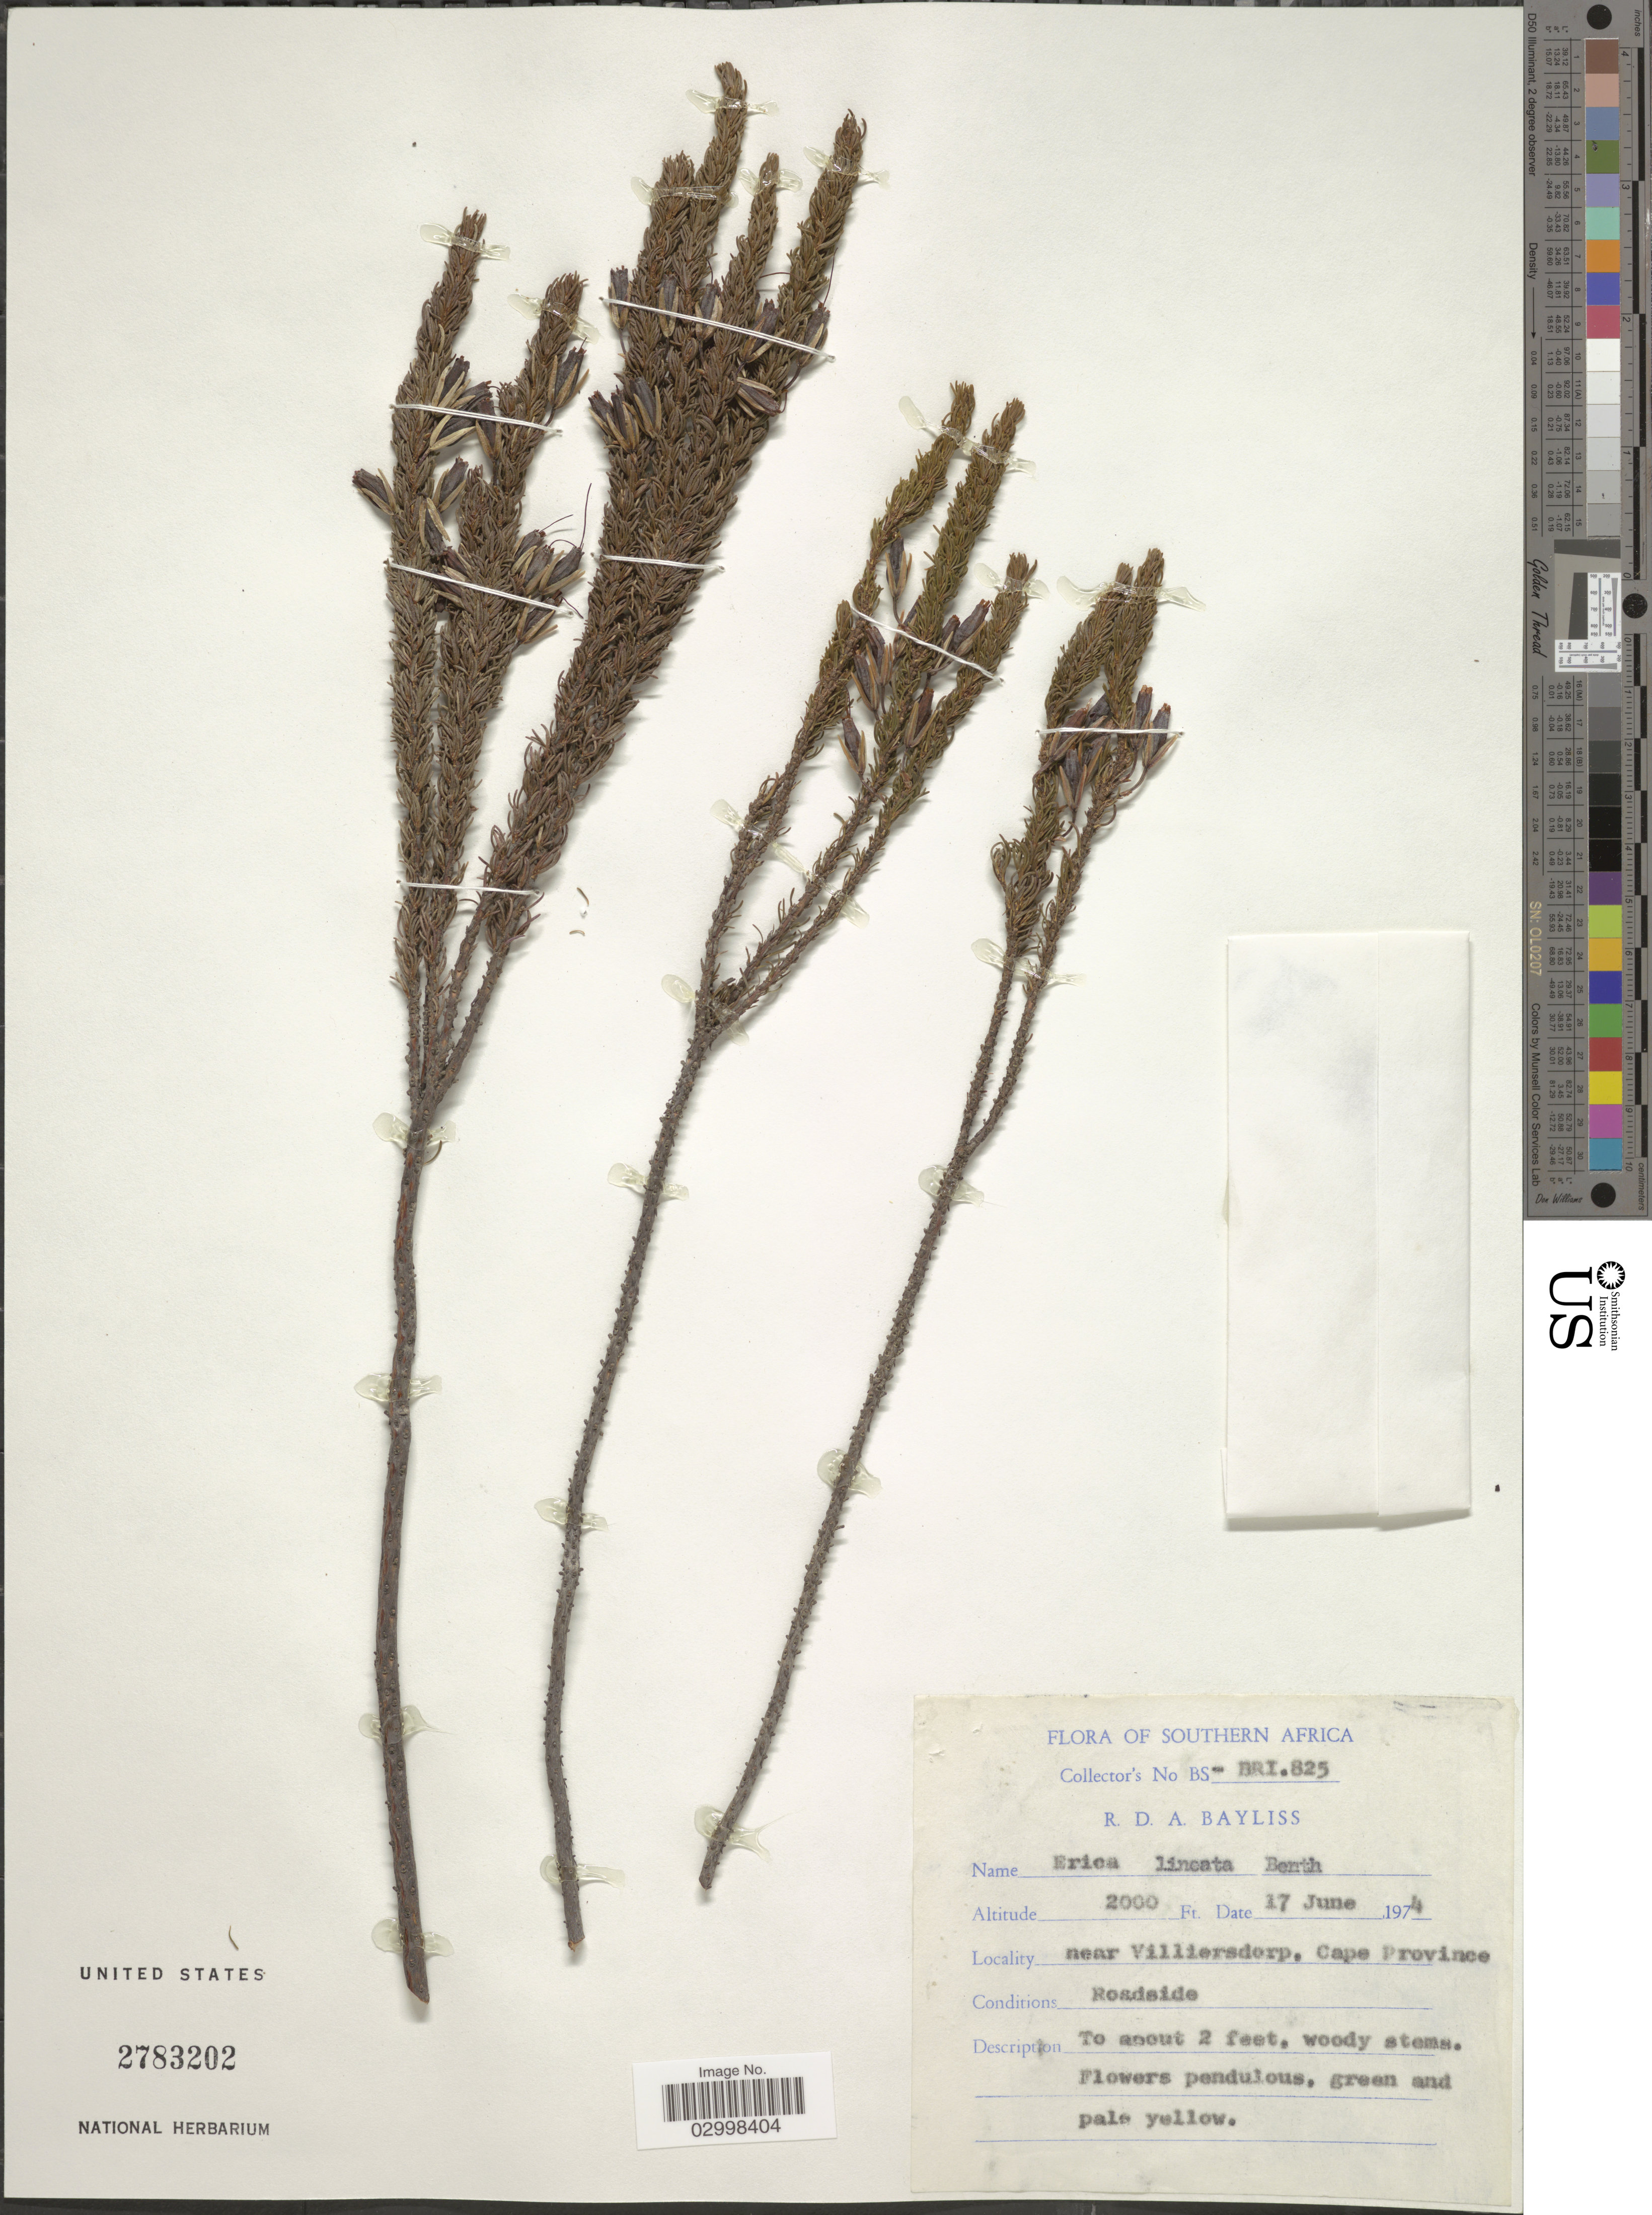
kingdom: Plantae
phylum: Tracheophyta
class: Magnoliopsida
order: Ericales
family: Ericaceae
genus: Erica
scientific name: Erica lineata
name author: Benth.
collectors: R. Bayliss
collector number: BS-BRI 825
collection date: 1974-06-17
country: South Africa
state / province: Western Cape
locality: Southern Africa. near Villiersdorp. Roadside.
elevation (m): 610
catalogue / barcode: US 2783202